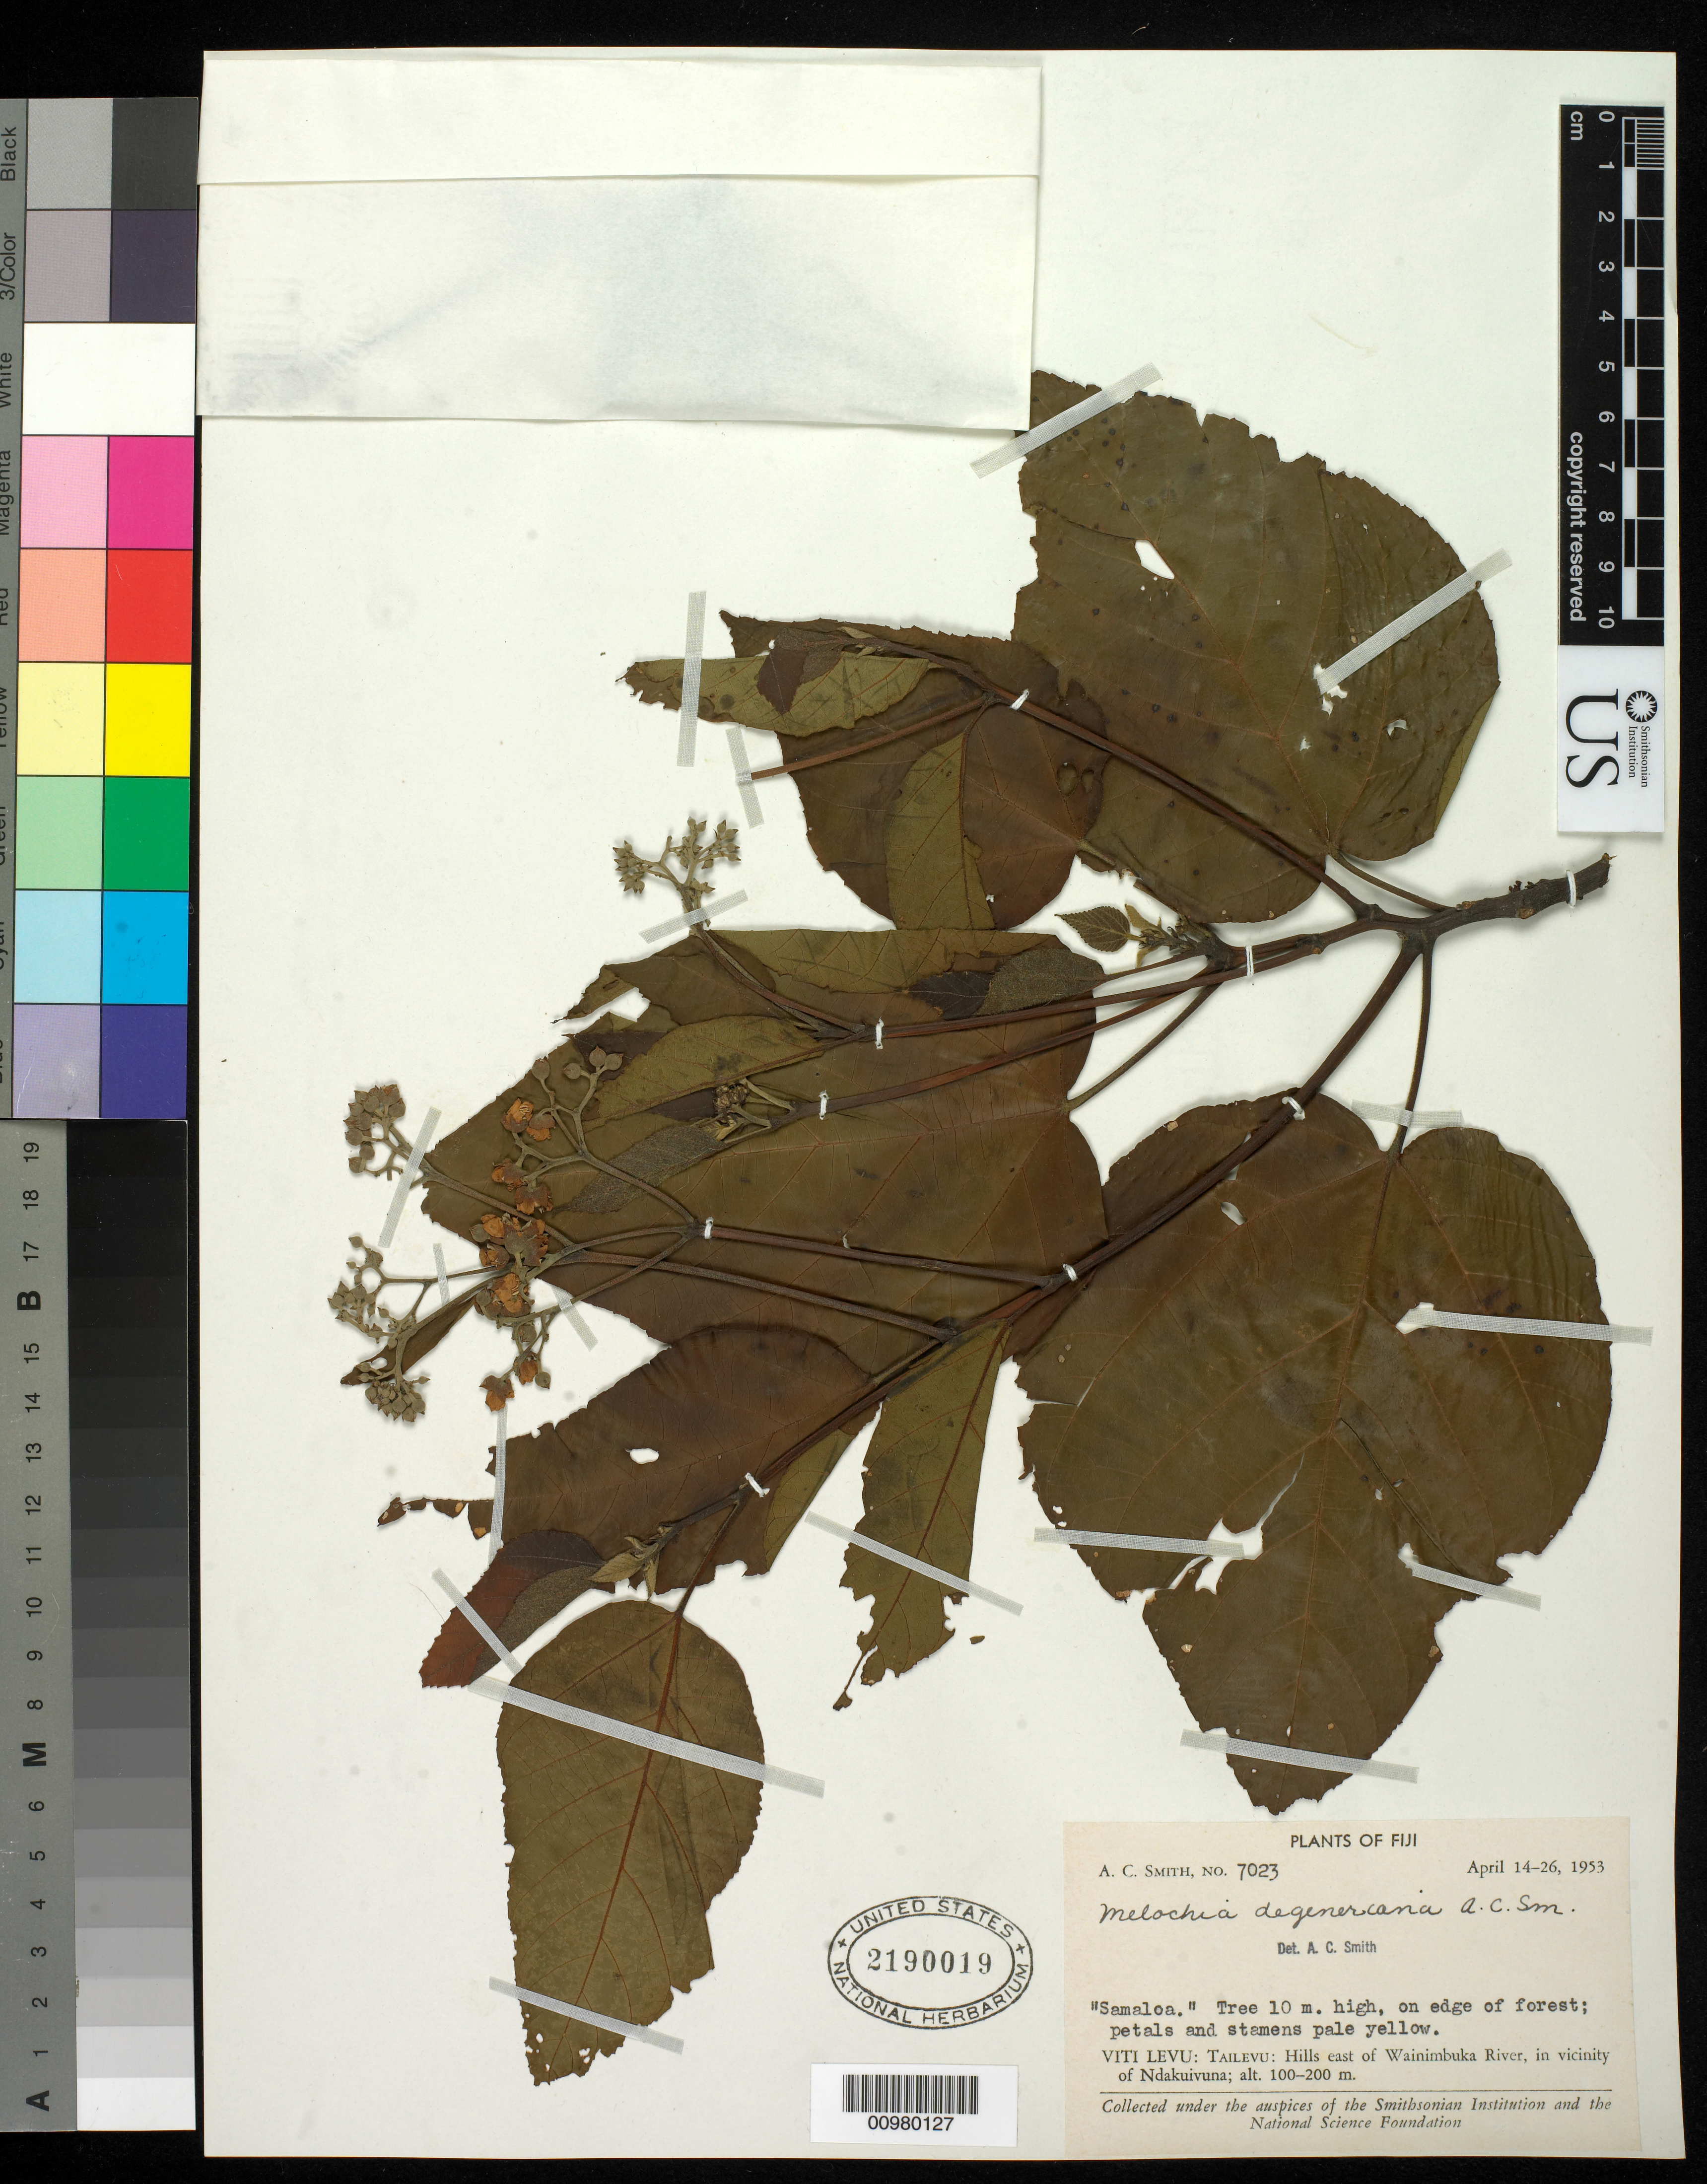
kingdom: Plantae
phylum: Tracheophyta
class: Magnoliopsida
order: Malvales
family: Malvaceae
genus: Melochia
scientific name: Melochia degeneriana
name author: A.C. Sm.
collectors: C. A. Smith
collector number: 7023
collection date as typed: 14 Apr 1953 to 26 Apr 1953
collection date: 1953-04-14/1953-04-26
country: Fiji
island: Viti Levu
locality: Tailevu: Hills E of Wainimbuka River in vicinity of Ndakuivuma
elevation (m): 100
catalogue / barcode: US 2190019